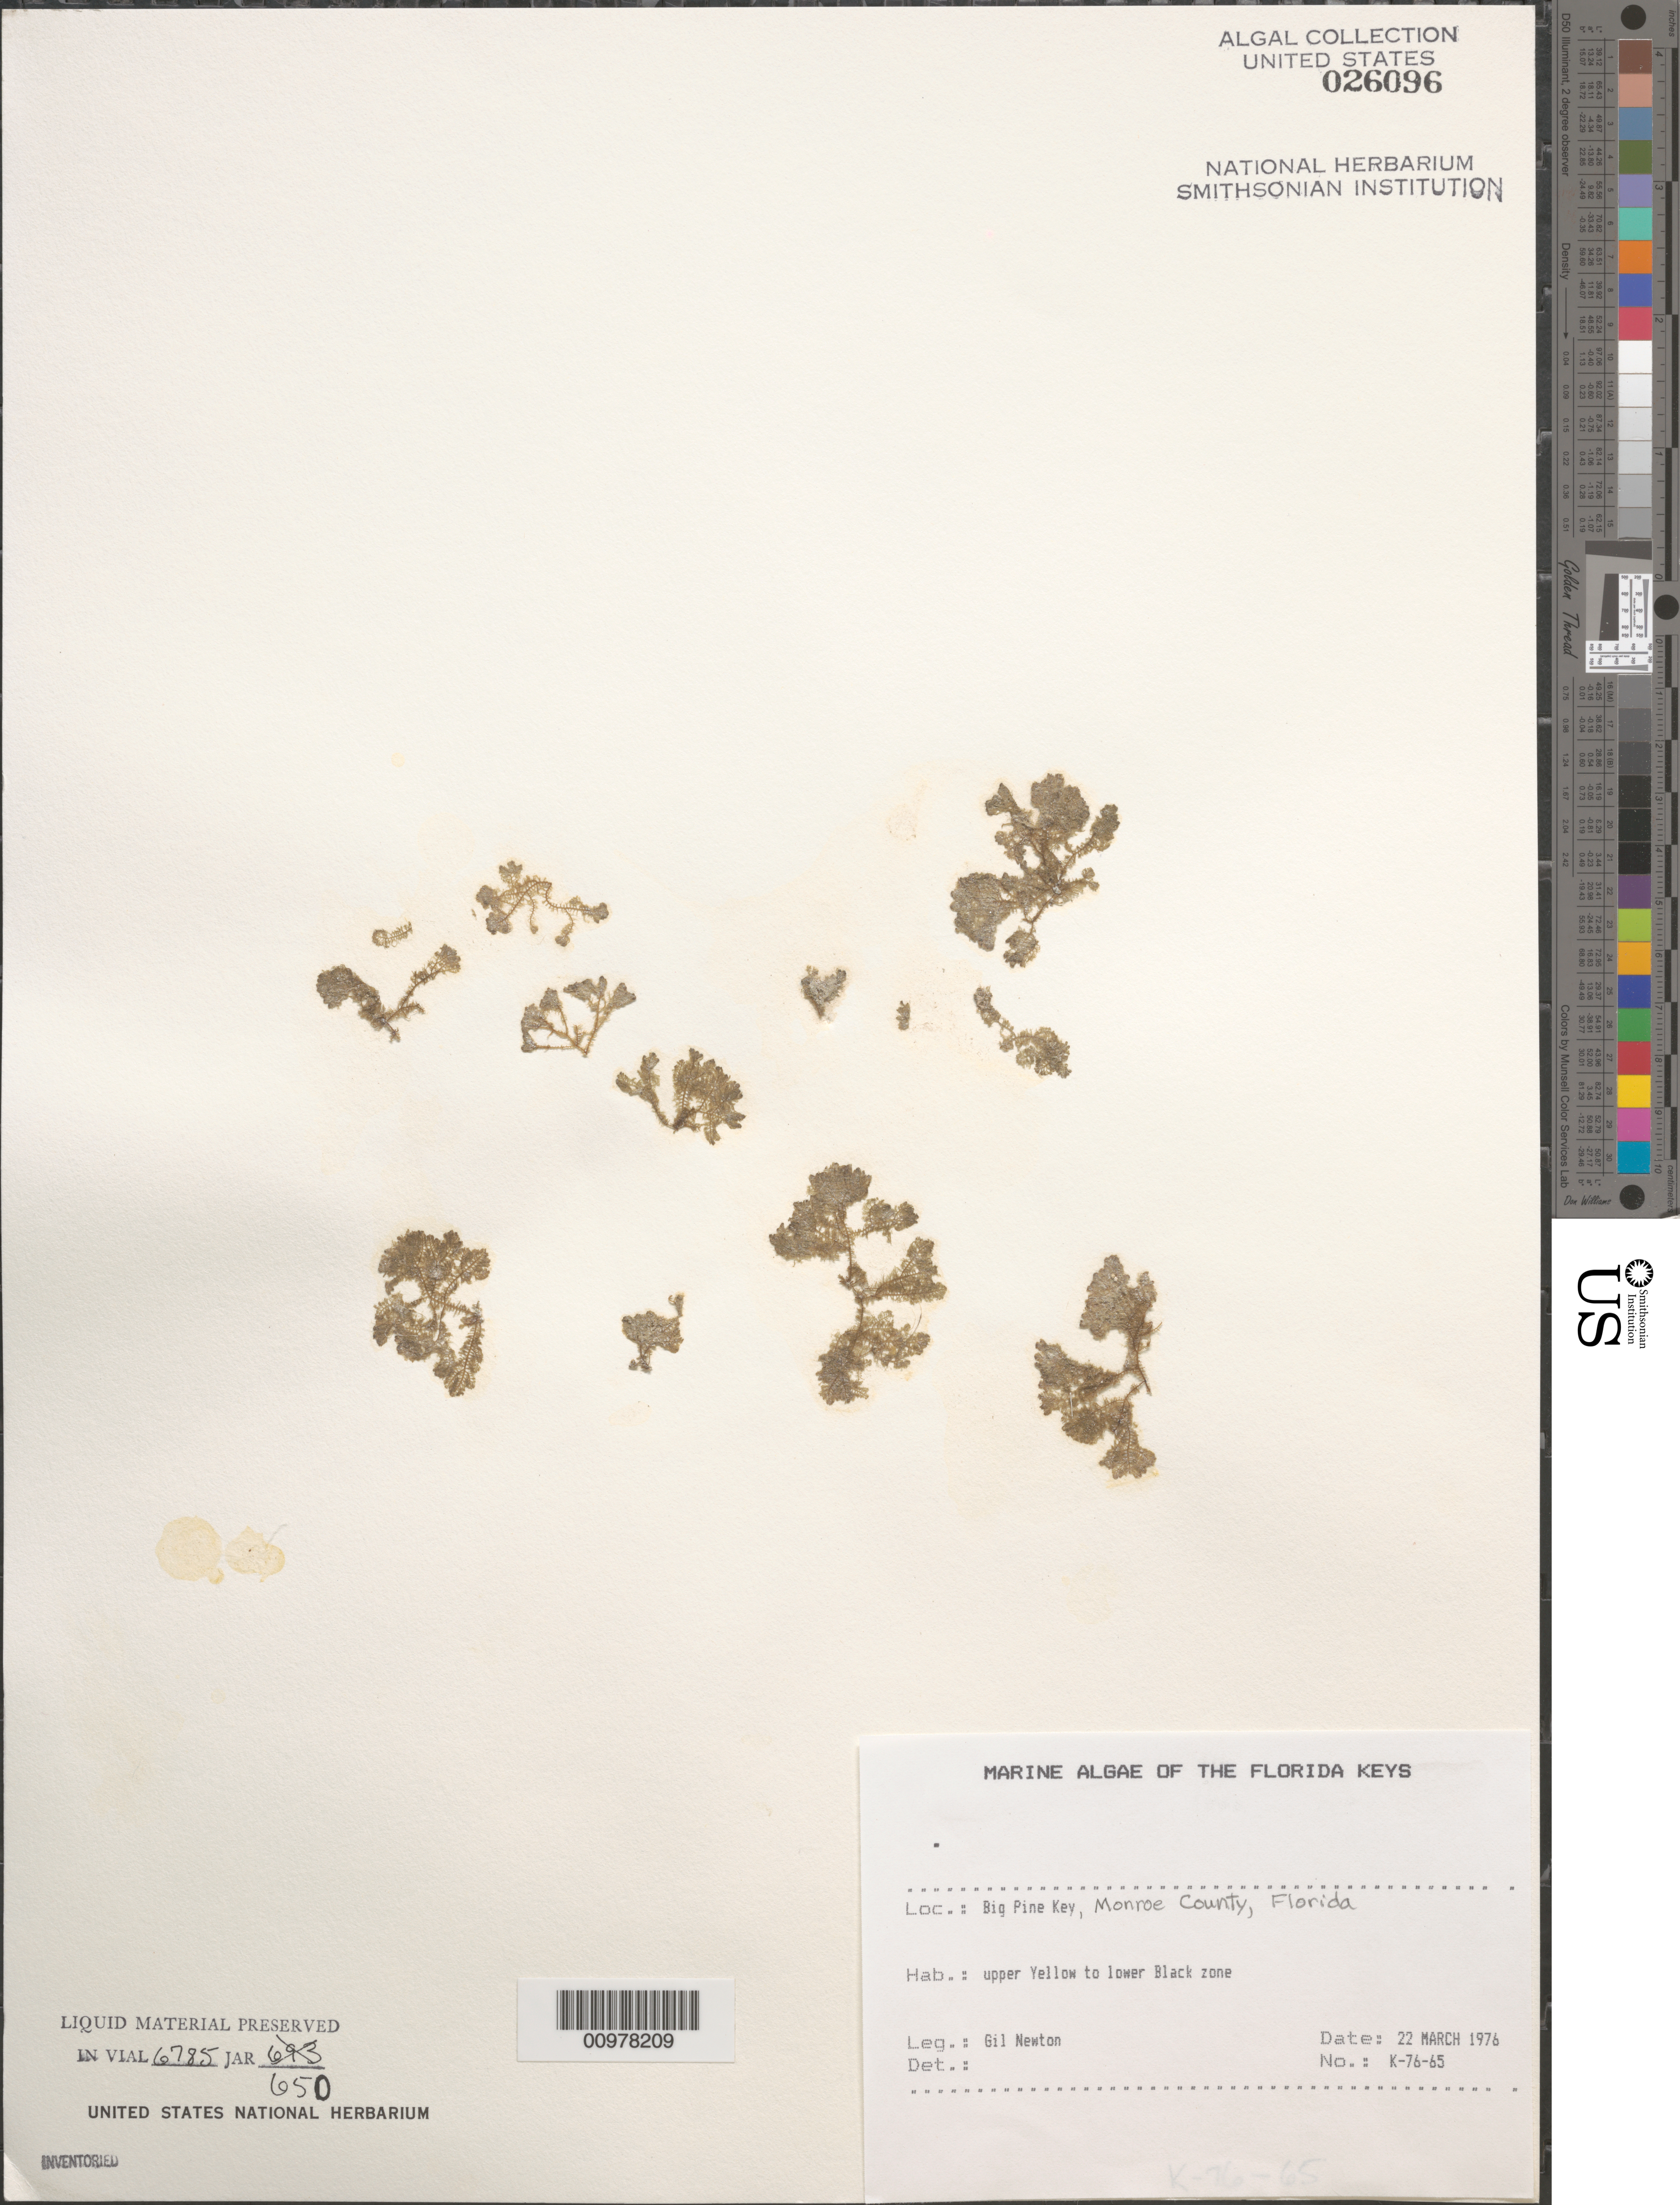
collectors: G. Newton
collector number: K-76-65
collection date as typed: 22 Mar 1976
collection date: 1976-03-22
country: United States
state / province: Florida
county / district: Monroe County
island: Big Pine Key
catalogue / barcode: US 26096